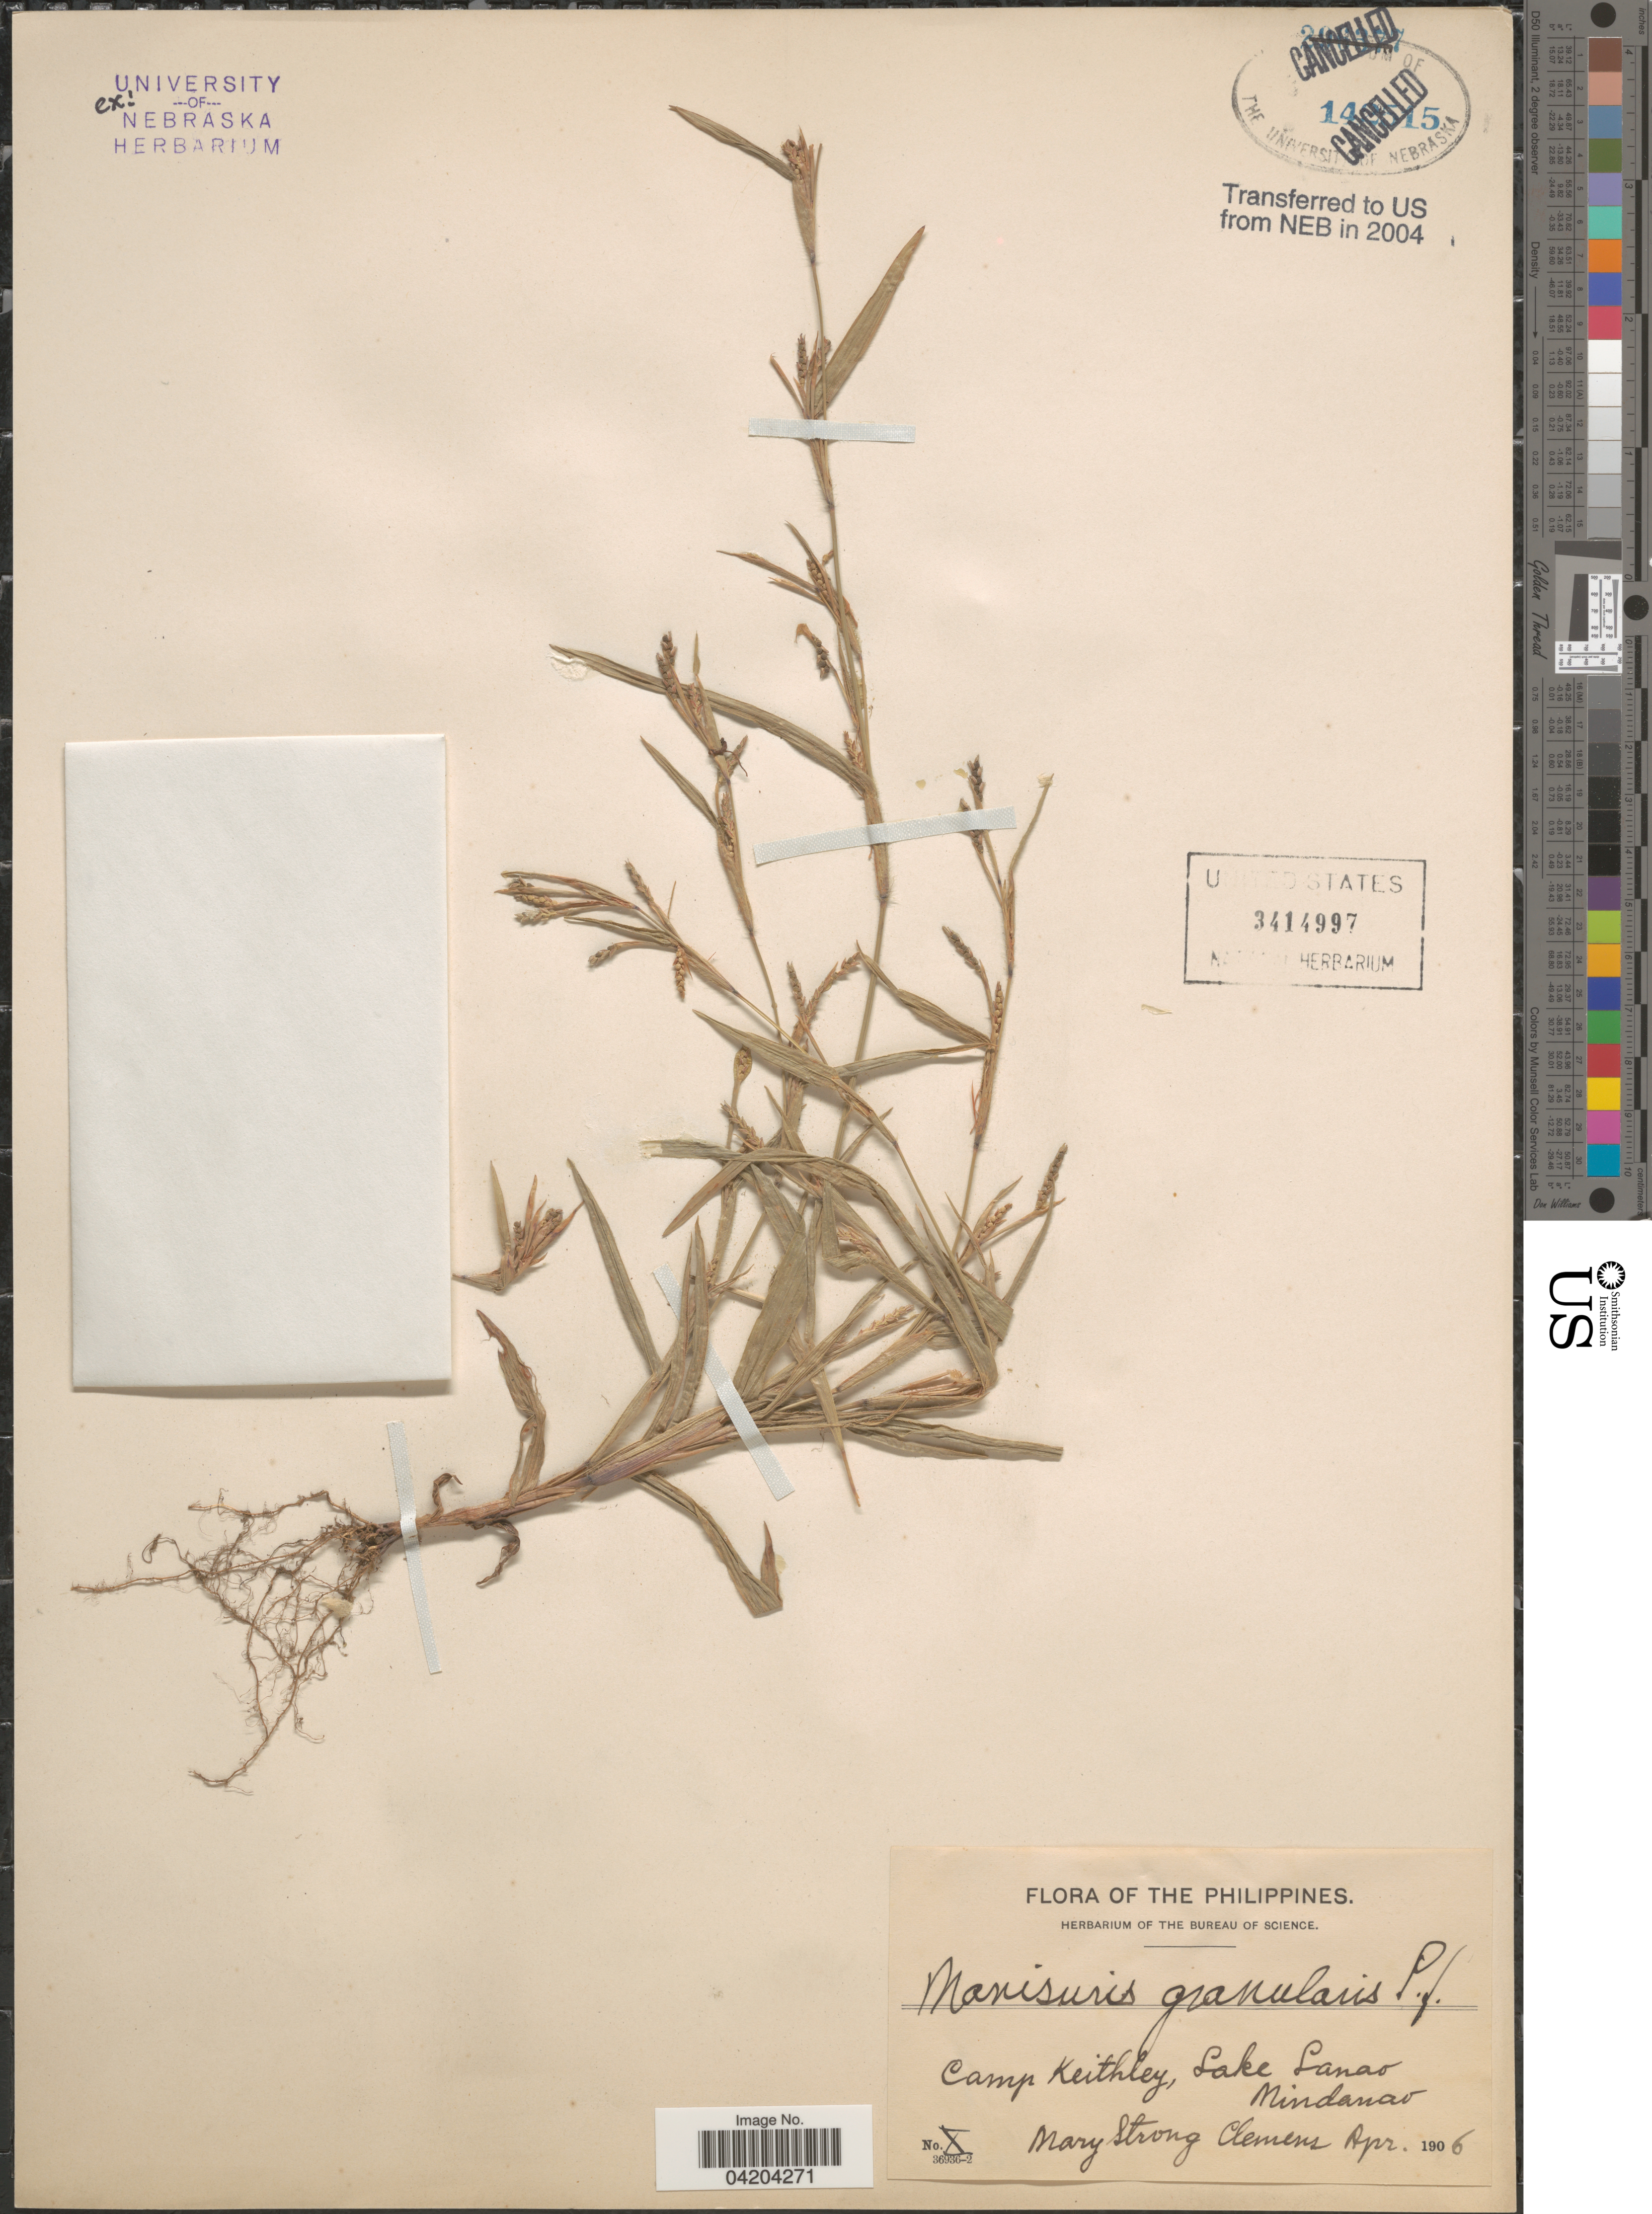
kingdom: Plantae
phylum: Tracheophyta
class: Liliopsida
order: Poales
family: Poaceae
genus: Mnesithea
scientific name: Mnesithea granularis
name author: (L.) de Koning & Sosef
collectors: M. S. Clemens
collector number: X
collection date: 1906-04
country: Philippines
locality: Camp Keithley, Lake Lanao. Mindanao.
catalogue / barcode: US 3414997